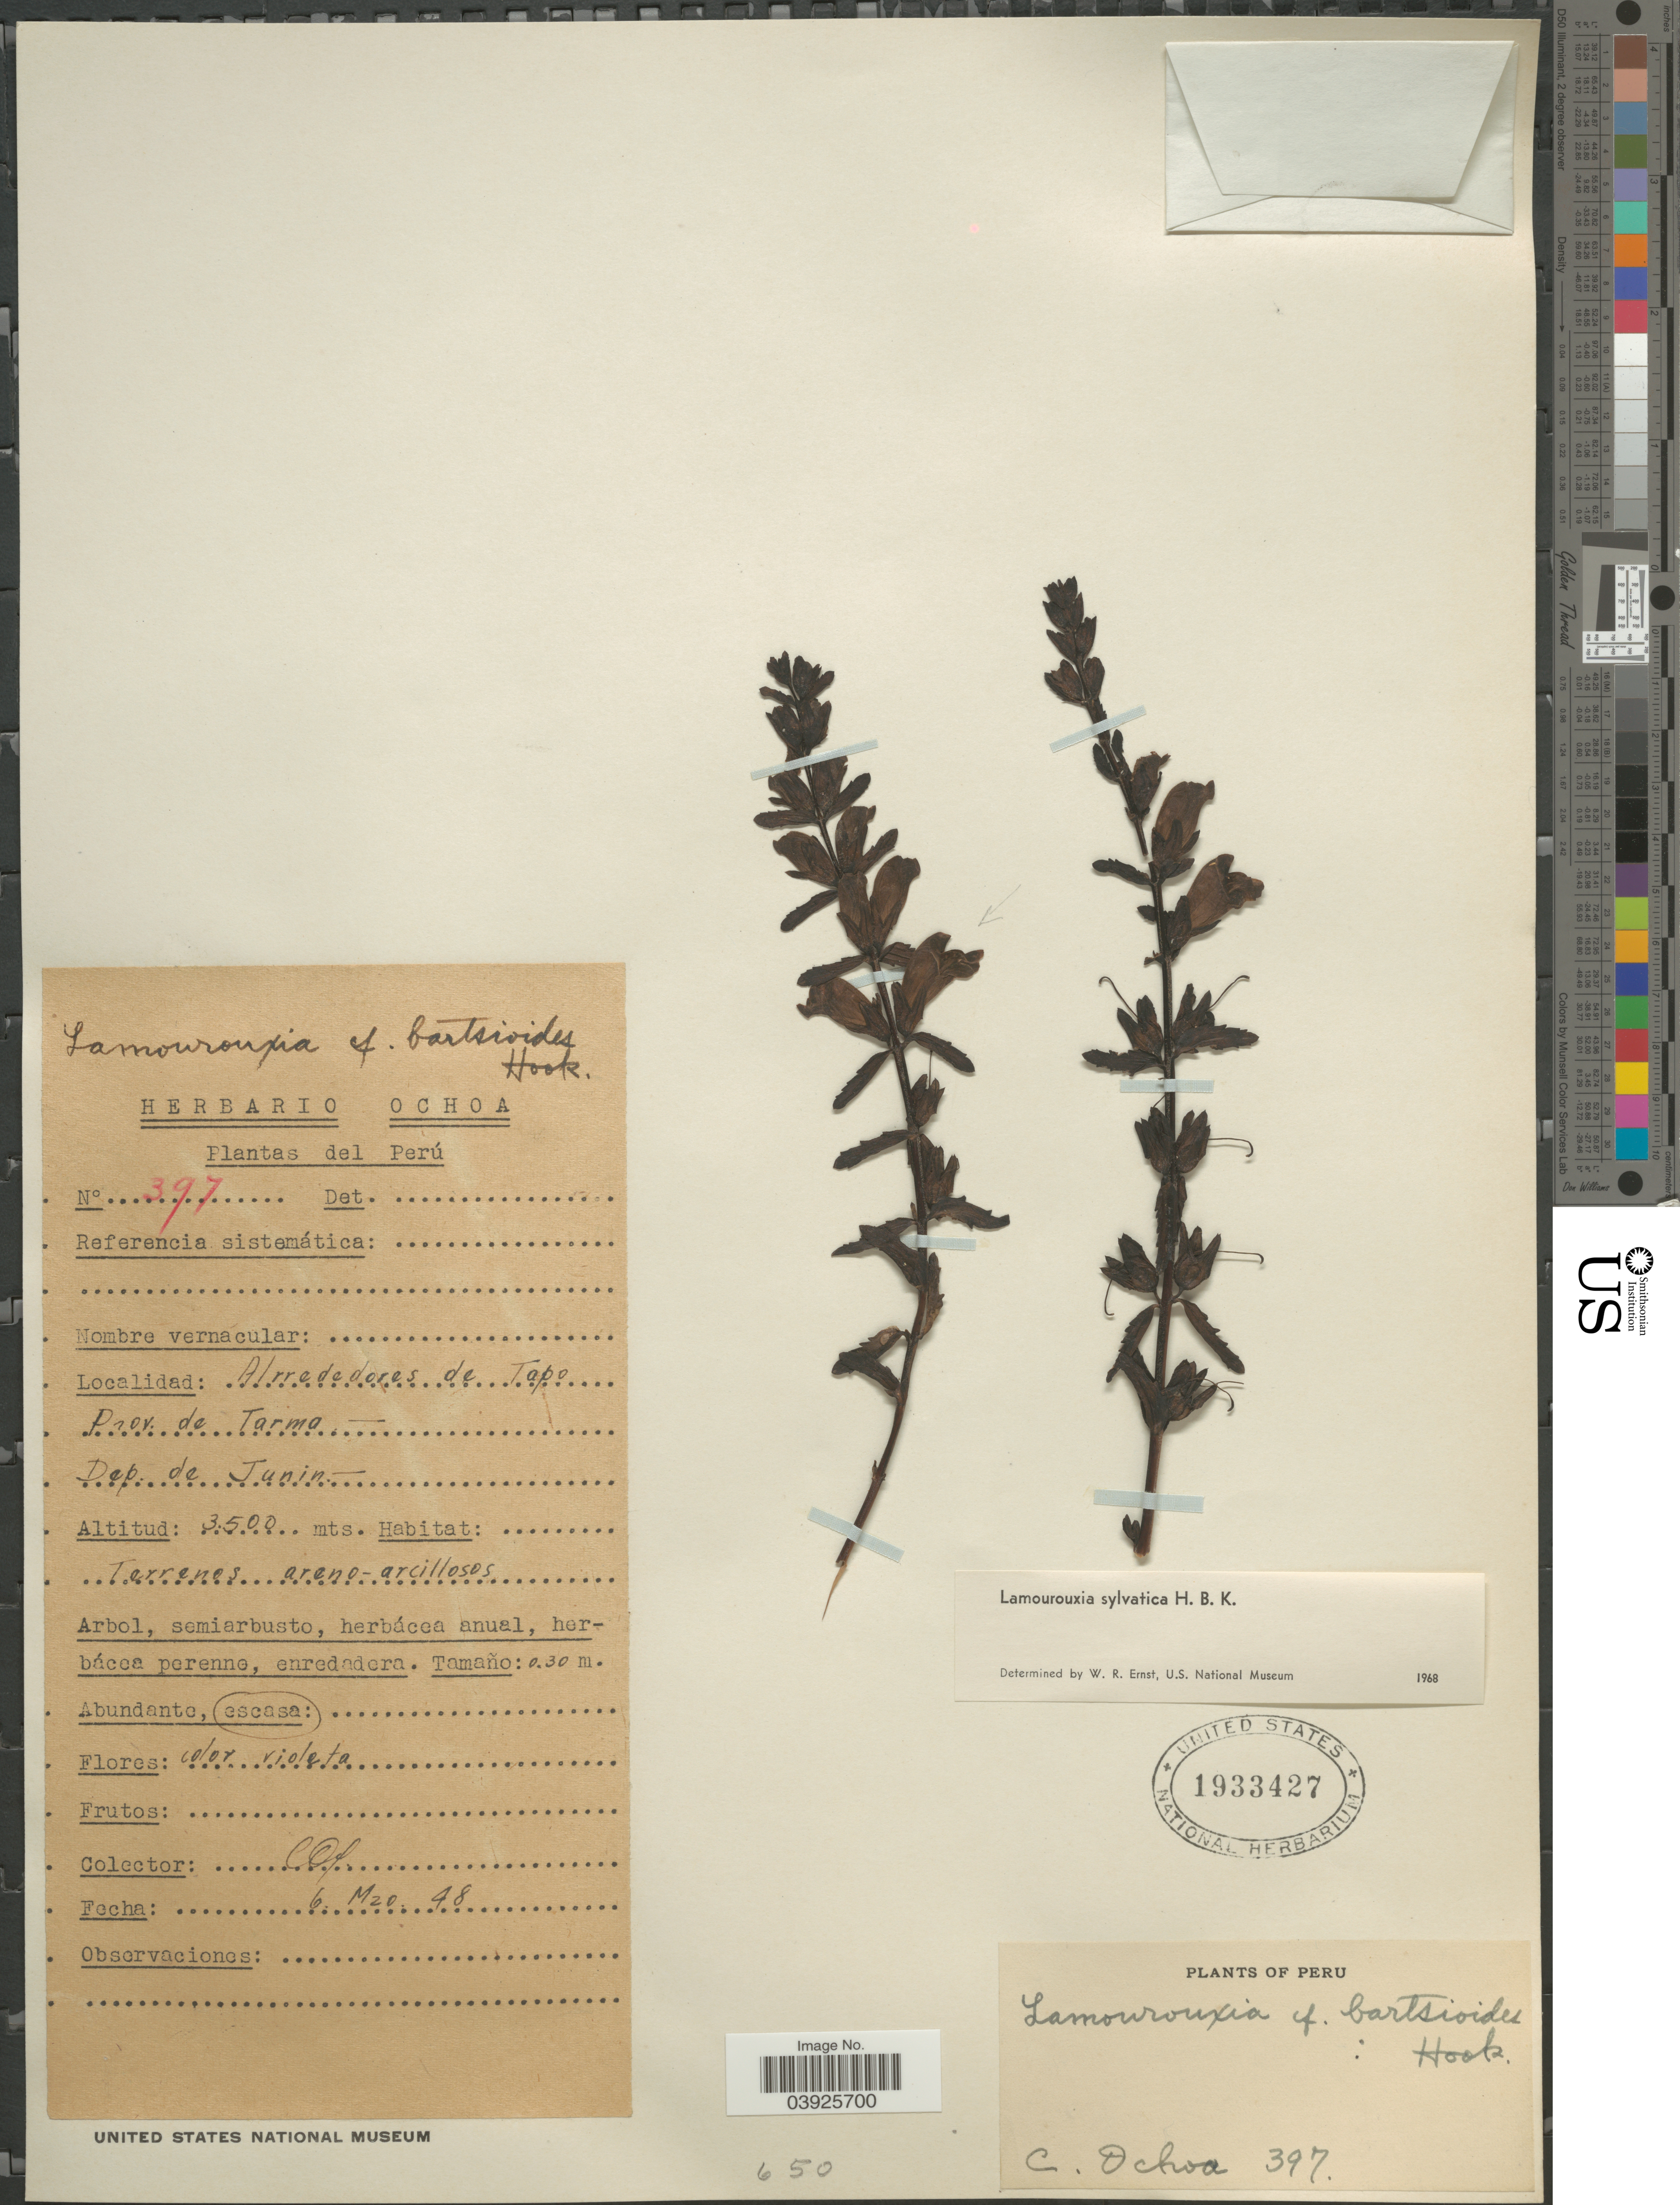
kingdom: Plantae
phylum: Tracheophyta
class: Magnoliopsida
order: Lamiales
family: Orobanchaceae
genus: Lamourouxia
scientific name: Lamourouxia sylvatica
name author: Kunth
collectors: C. Ochoa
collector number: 397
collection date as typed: Transcribed d/m/y: 6/3/48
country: Peru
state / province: Junín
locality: Alrrededores de Tapo. Prov de Tarma - Dep de Junin. Terrenos areno-arcillosos.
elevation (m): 3500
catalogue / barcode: US 1933427